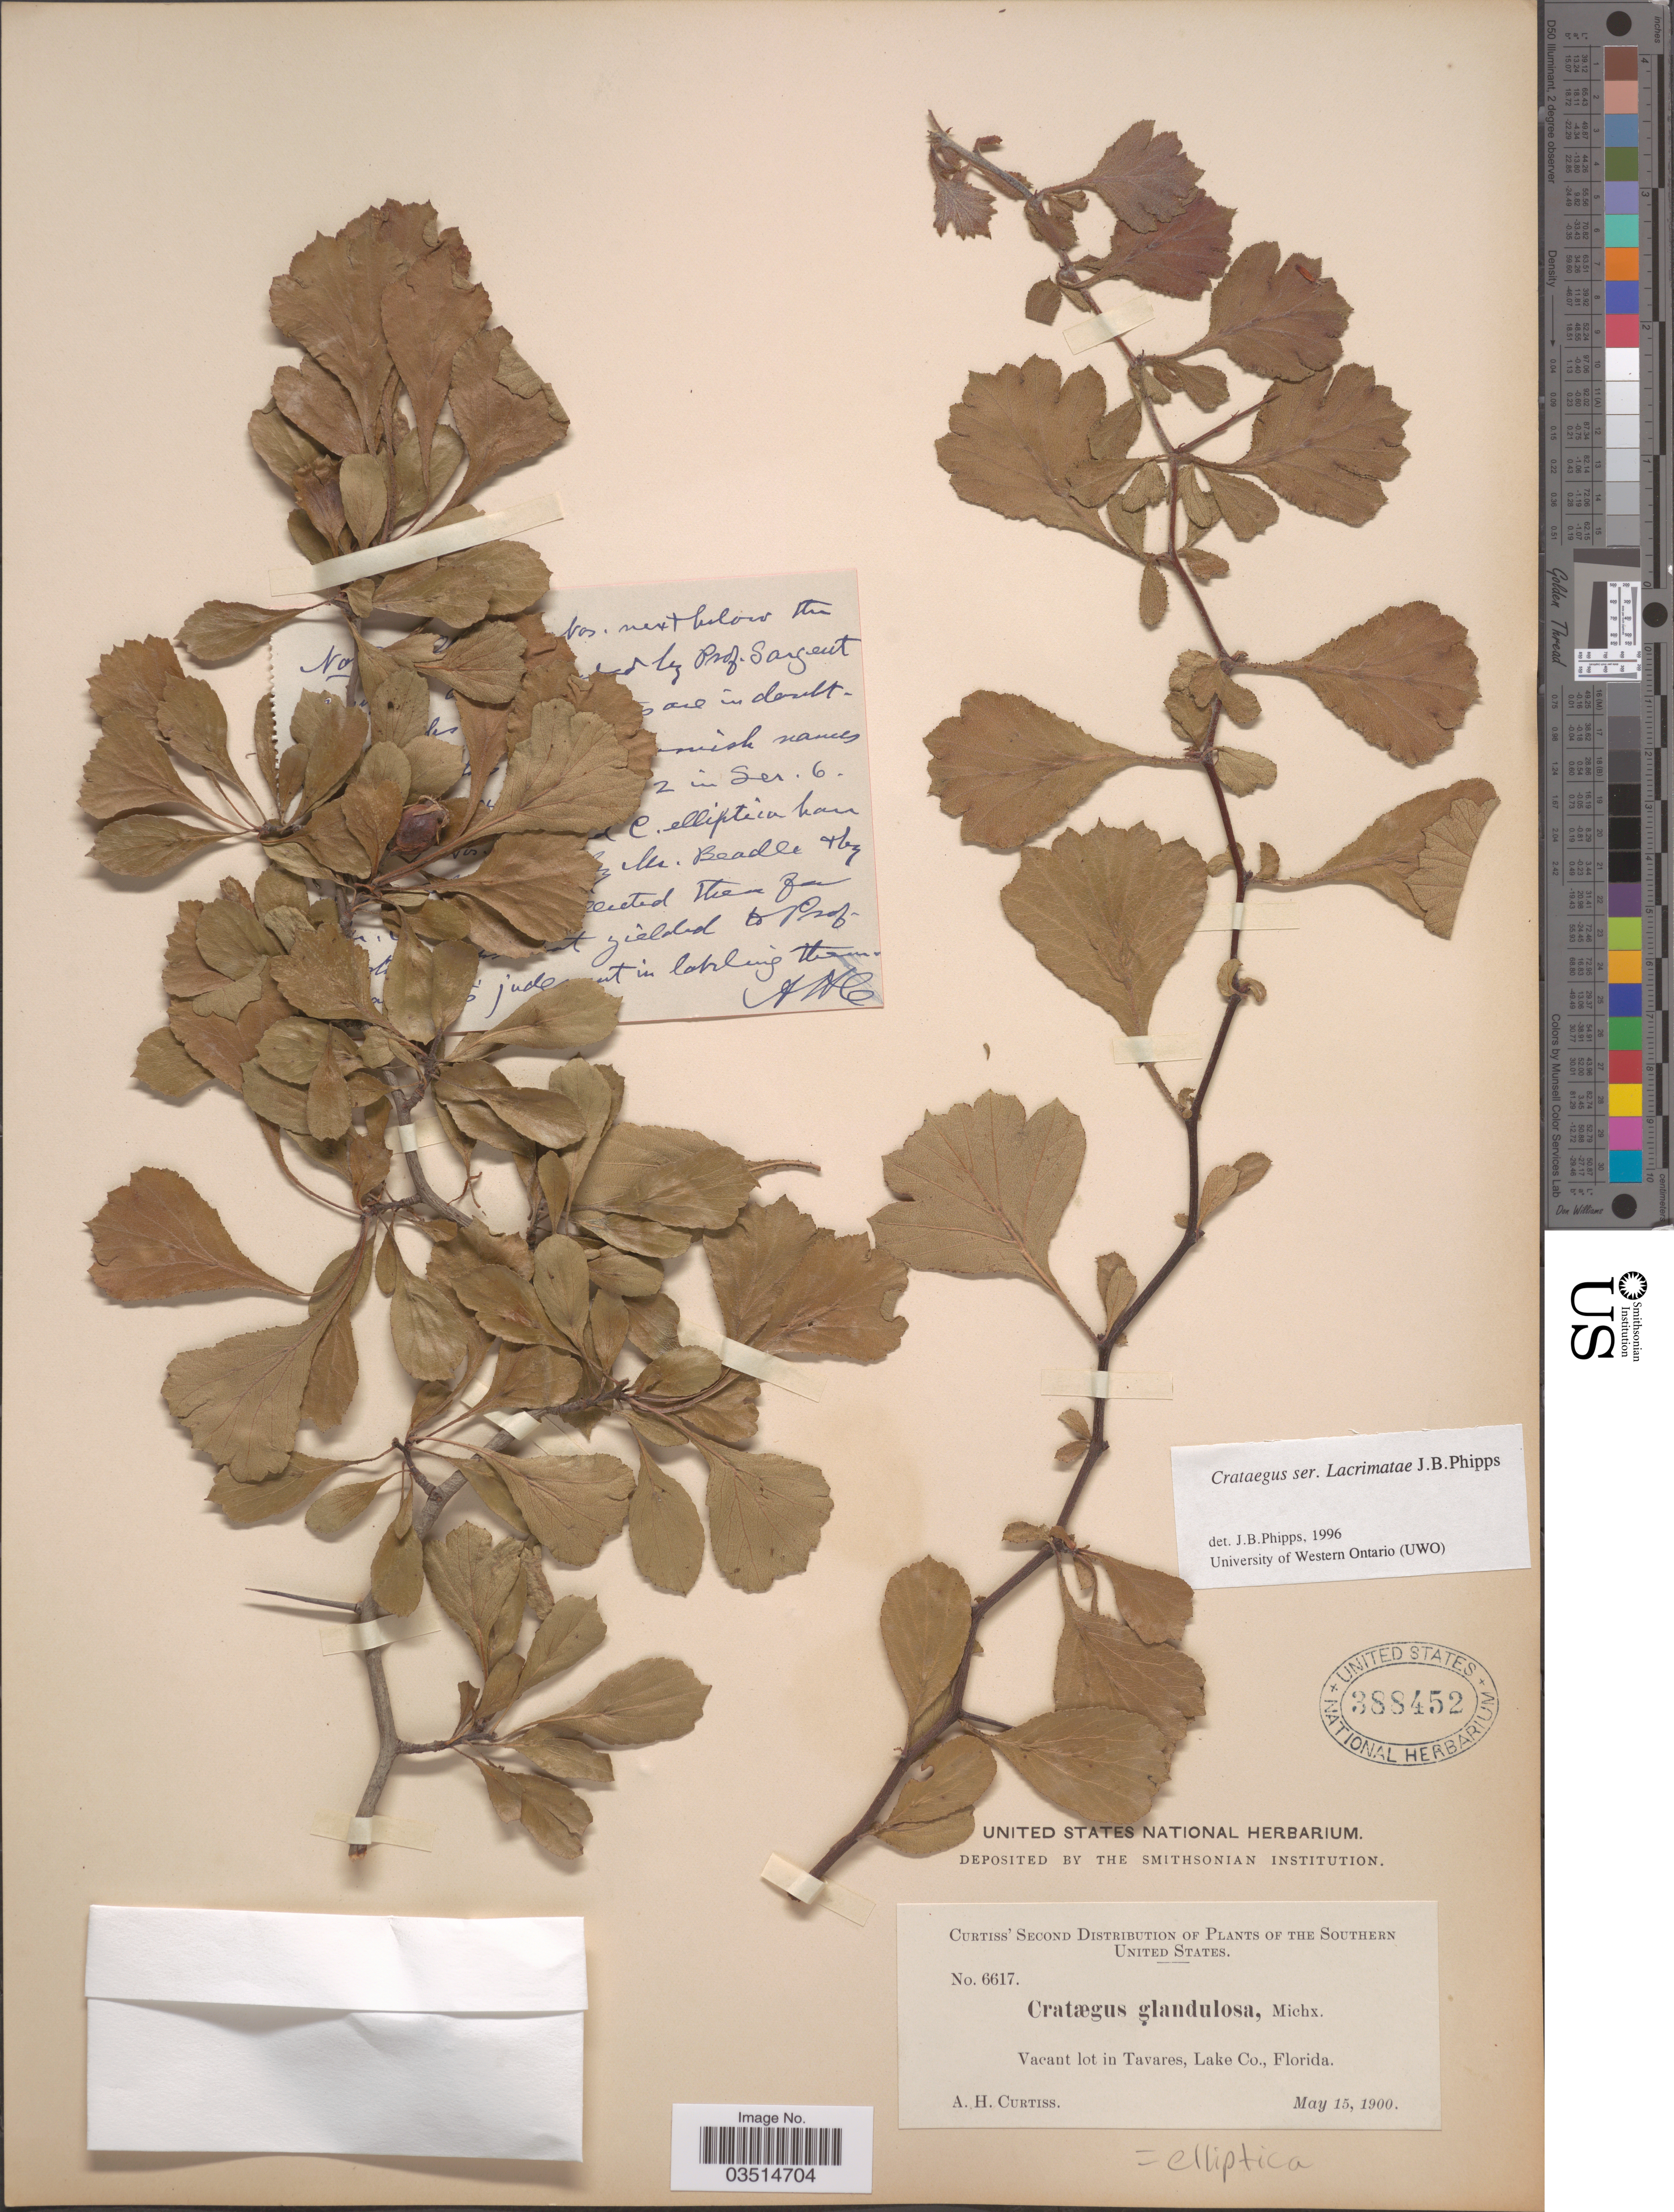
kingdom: Plantae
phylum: Tracheophyta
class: Magnoliopsida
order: Rosales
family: Rosaceae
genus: Crataegus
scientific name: Crataegus elliptica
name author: Elliott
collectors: A. H. Curtiss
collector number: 6617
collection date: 1900-05-15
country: United States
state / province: Florida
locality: The Southern United States. Vacant lot in Tavares, Lake Co.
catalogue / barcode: US 388452